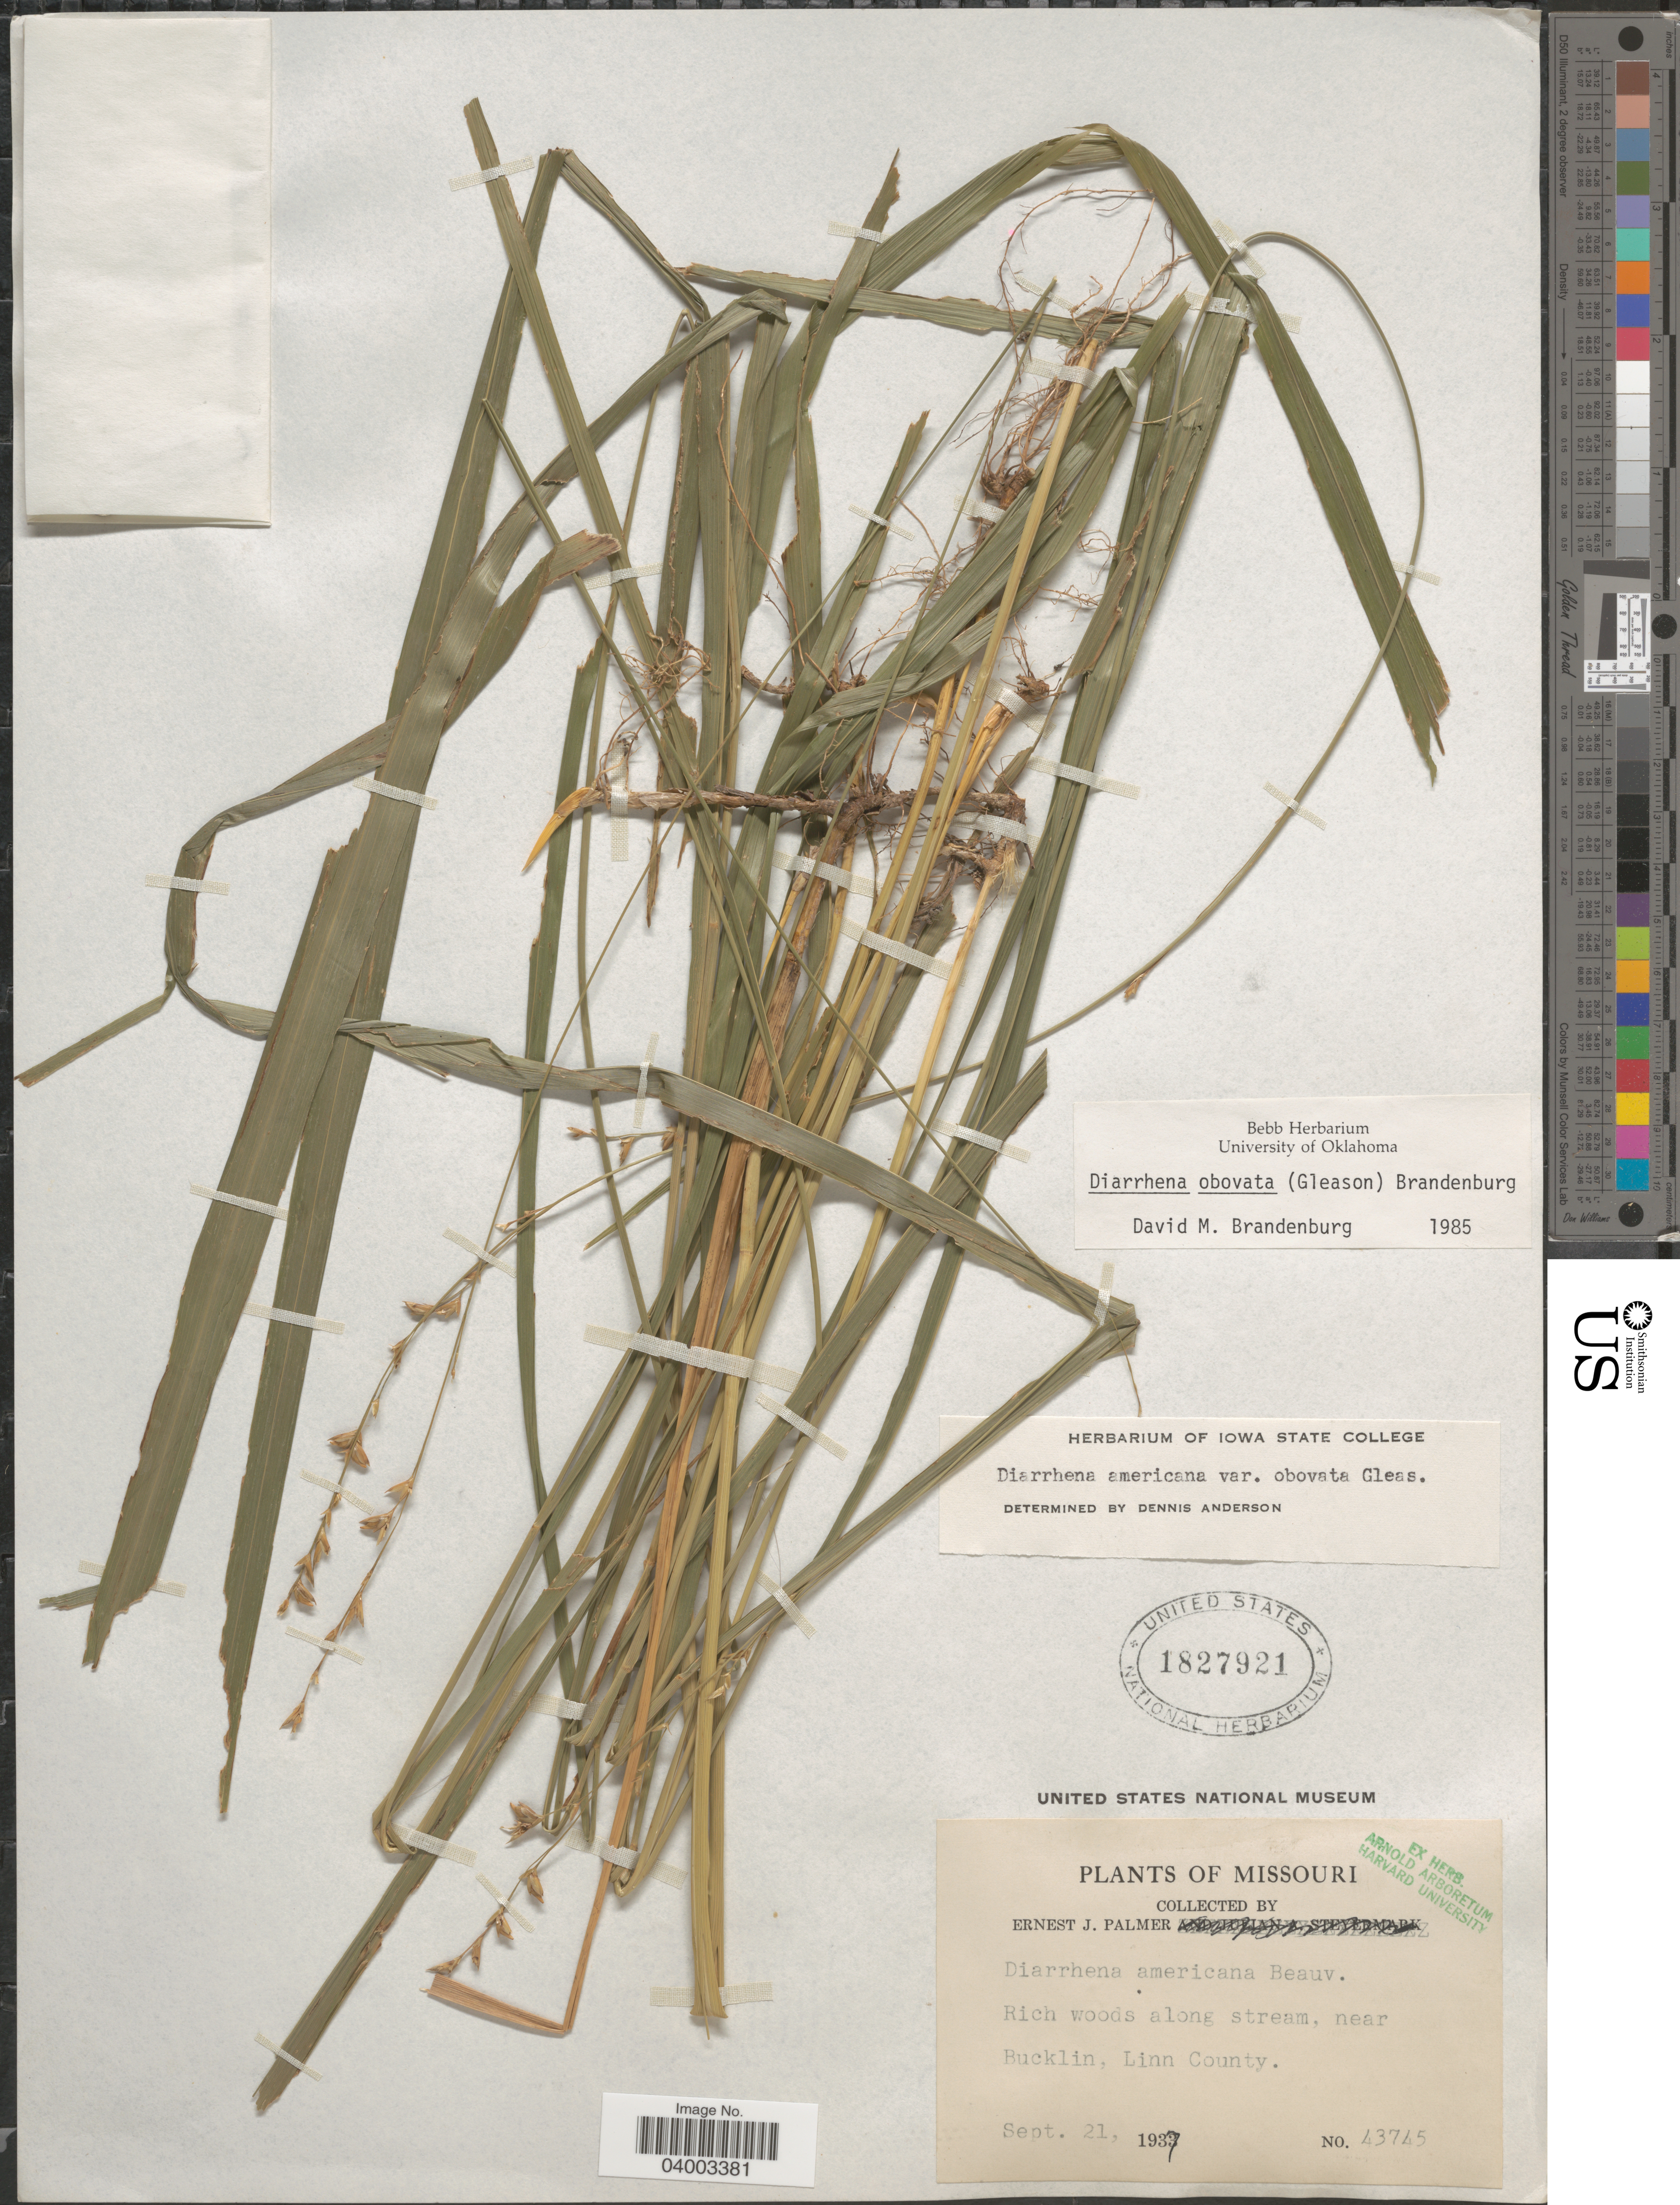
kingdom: Plantae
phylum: Tracheophyta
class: Liliopsida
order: Poales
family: Poaceae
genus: Diarrhena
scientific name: Diarrhena obovata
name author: (Gleason) Brandenburg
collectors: E. J. Palmer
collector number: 43745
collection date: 1937-09-21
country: United States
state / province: Missouri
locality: Rich woods along stream, near Bucklin, Linn County.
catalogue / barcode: US 1827921